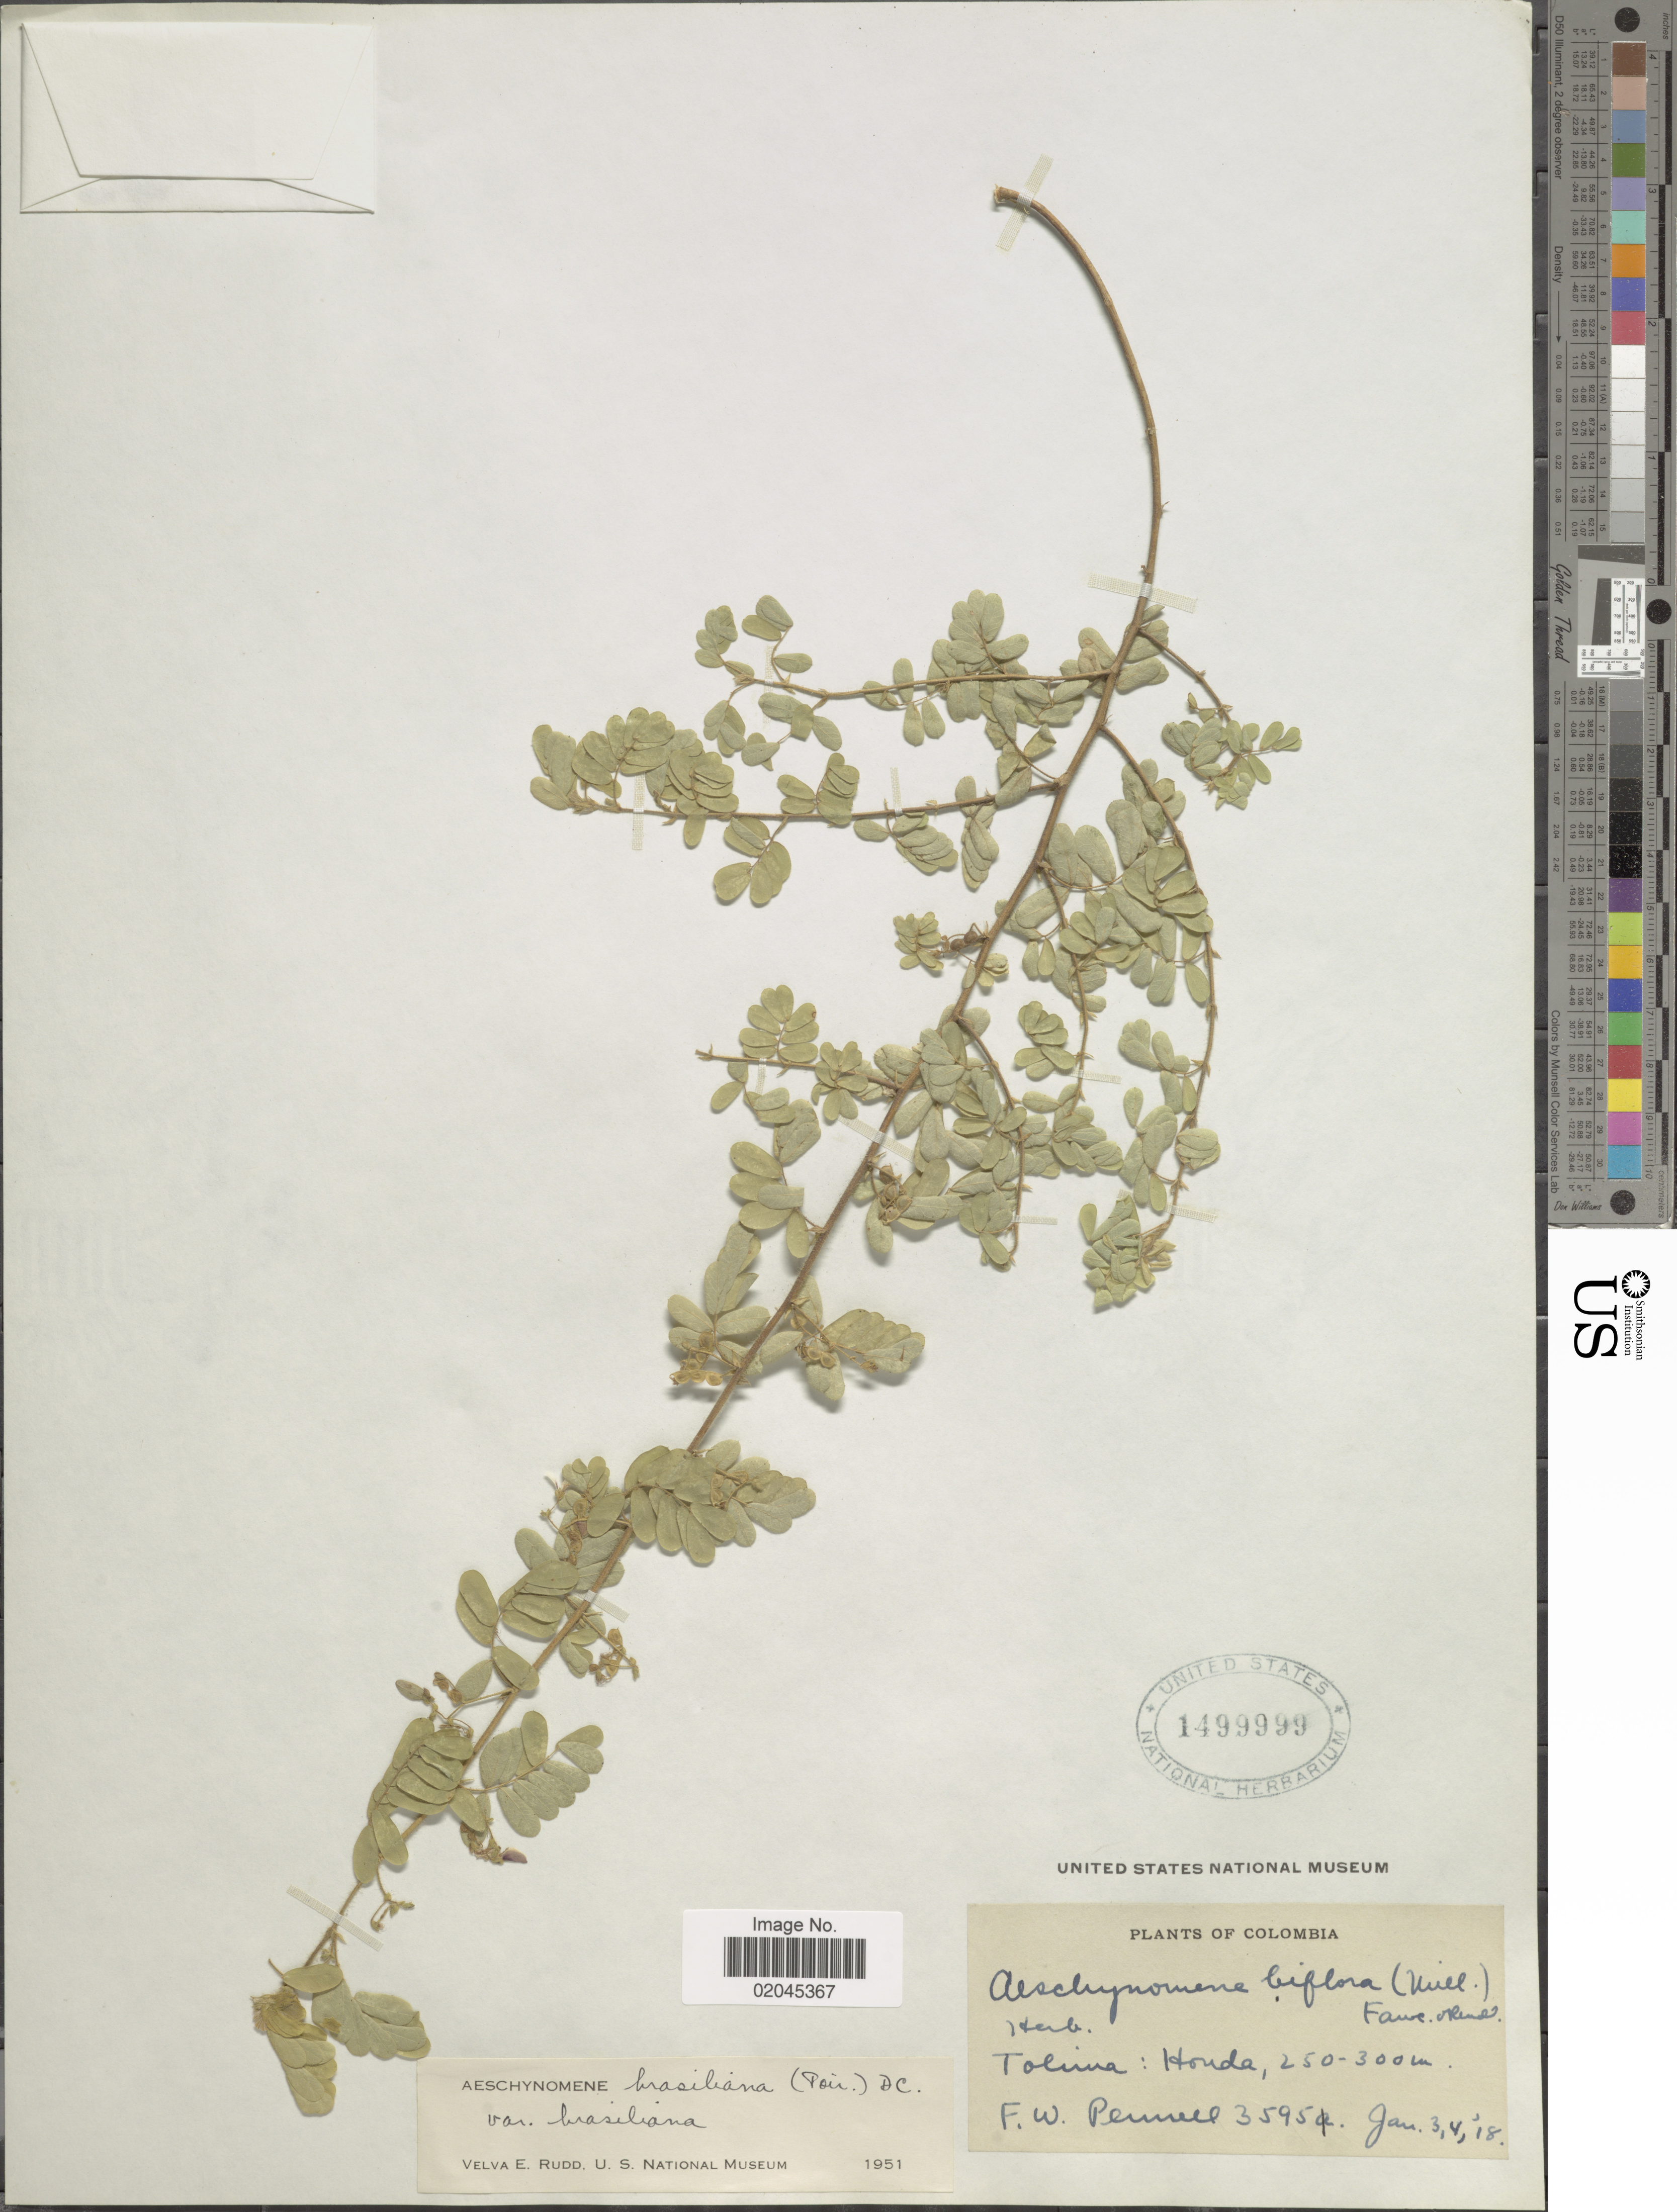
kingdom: Plantae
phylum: Tracheophyta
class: Magnoliopsida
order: Fabales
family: Fabaceae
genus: Aeschynomene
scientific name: Aeschynomene brasiliana var. brasiliana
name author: (Poir.) DC.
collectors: F. W. Pennell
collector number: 3595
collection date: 1804-01-03/1804-01-04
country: Colombia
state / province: Tolima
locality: Tolima, Honda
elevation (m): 250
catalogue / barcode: US 1499999